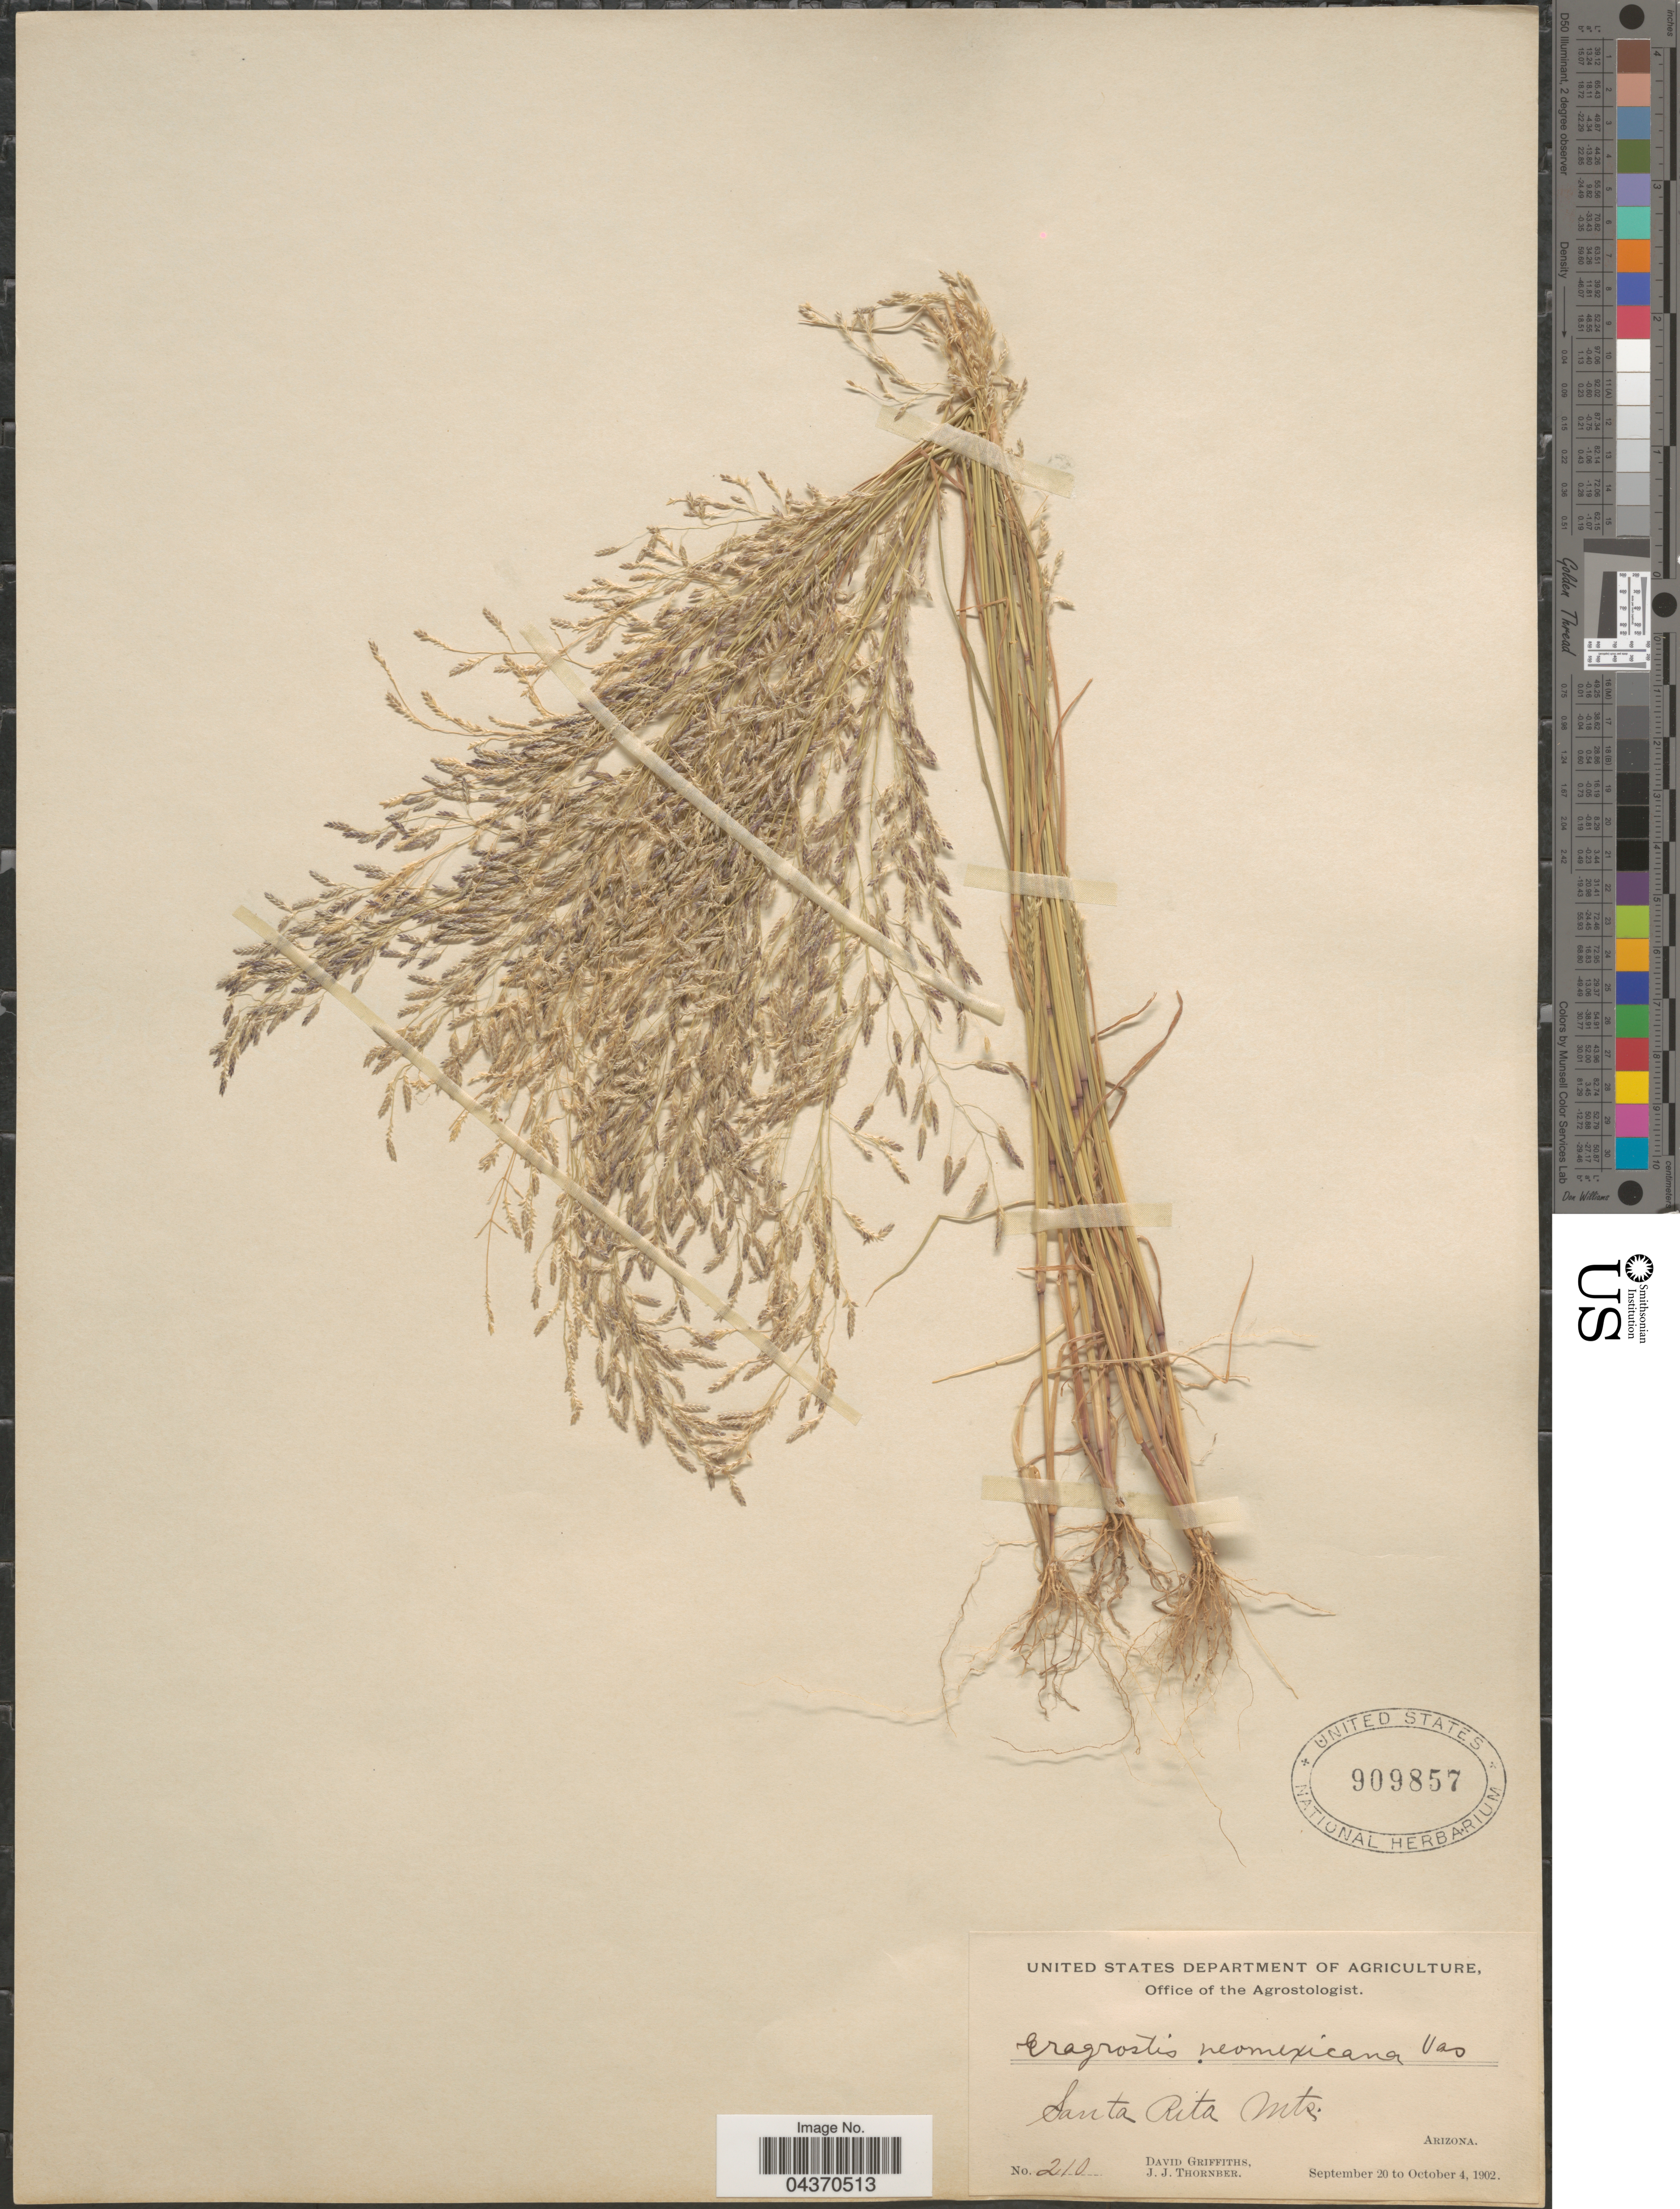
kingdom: Plantae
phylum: Tracheophyta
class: Liliopsida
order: Poales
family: Poaceae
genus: Eragrostis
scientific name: Eragrostis pectinacea var. miserrima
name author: (E. Fourn.) Reeder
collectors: D. Griffiths & J. Thornber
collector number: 210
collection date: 1902-09-20/1902-10-04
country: United States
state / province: Arizona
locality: Santa Rita Mts.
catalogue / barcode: US 909587